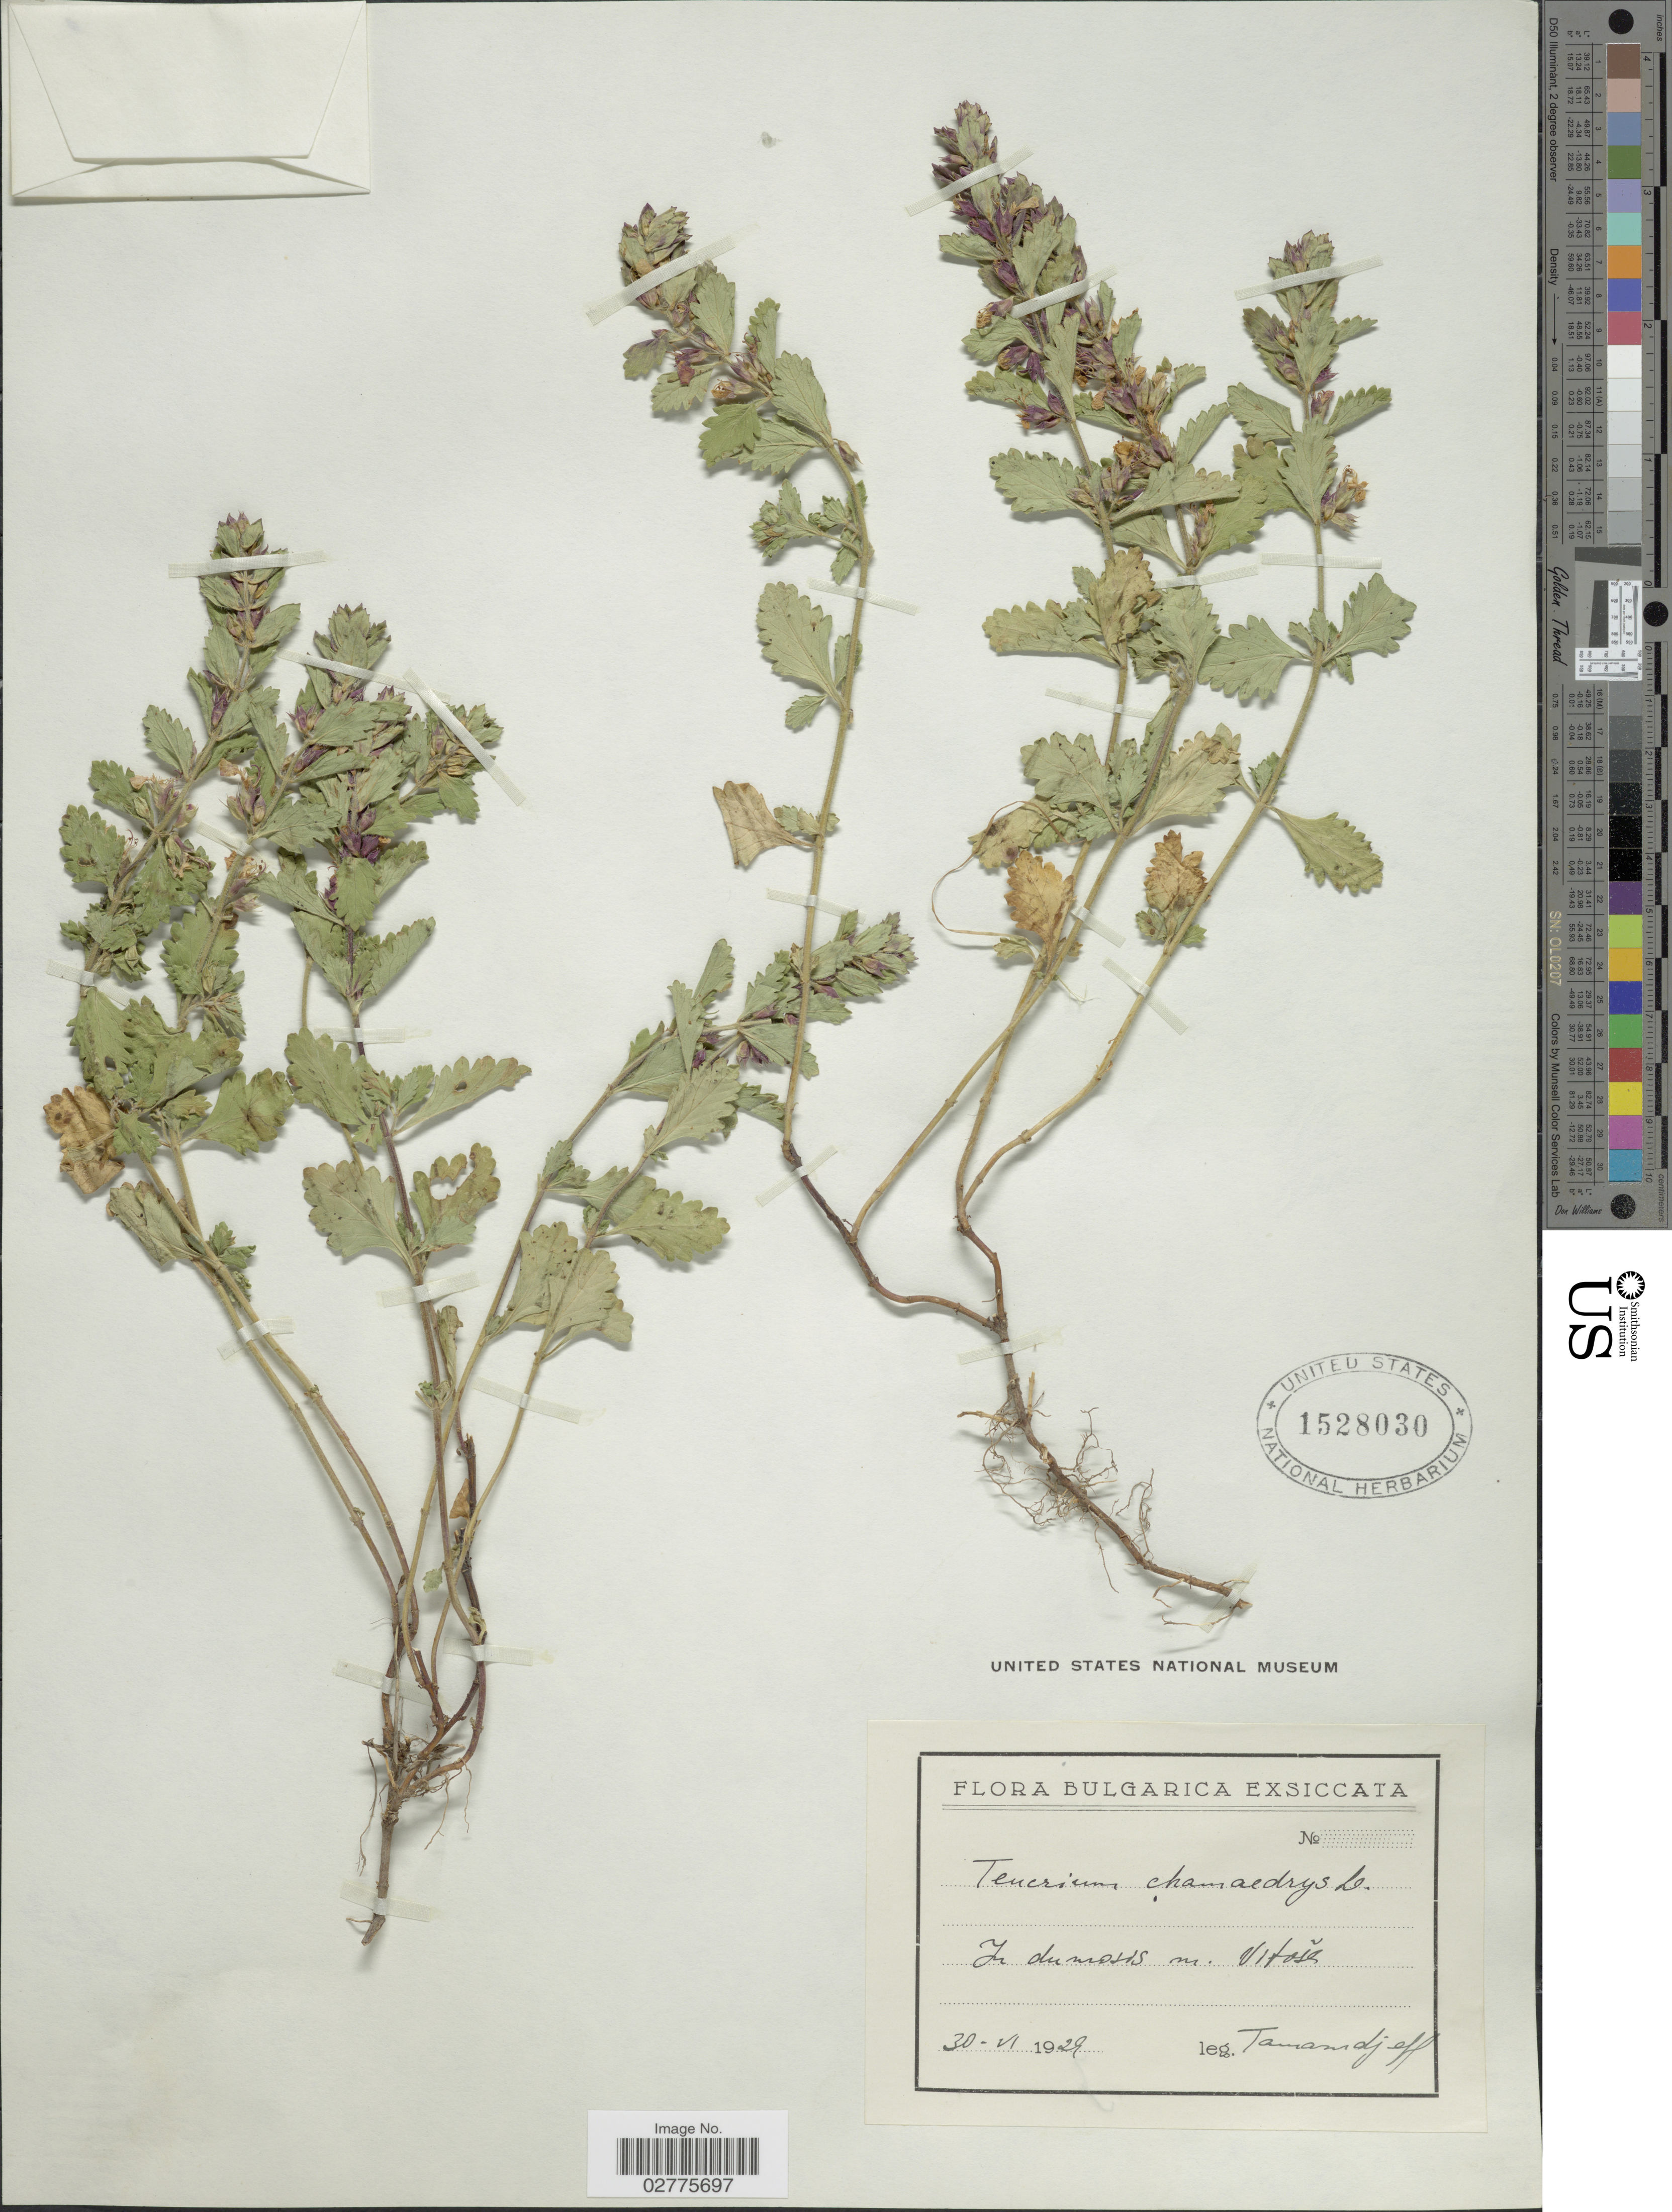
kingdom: Plantae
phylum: Tracheophyta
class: Magnoliopsida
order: Lamiales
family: Lamiaceae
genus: Teucrium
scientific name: Teucrium chamaedrys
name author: L.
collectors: -. Tamandjeff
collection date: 1929-06-30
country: Bulgaria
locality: In dumosis nr. Vitose.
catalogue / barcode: US 1528030